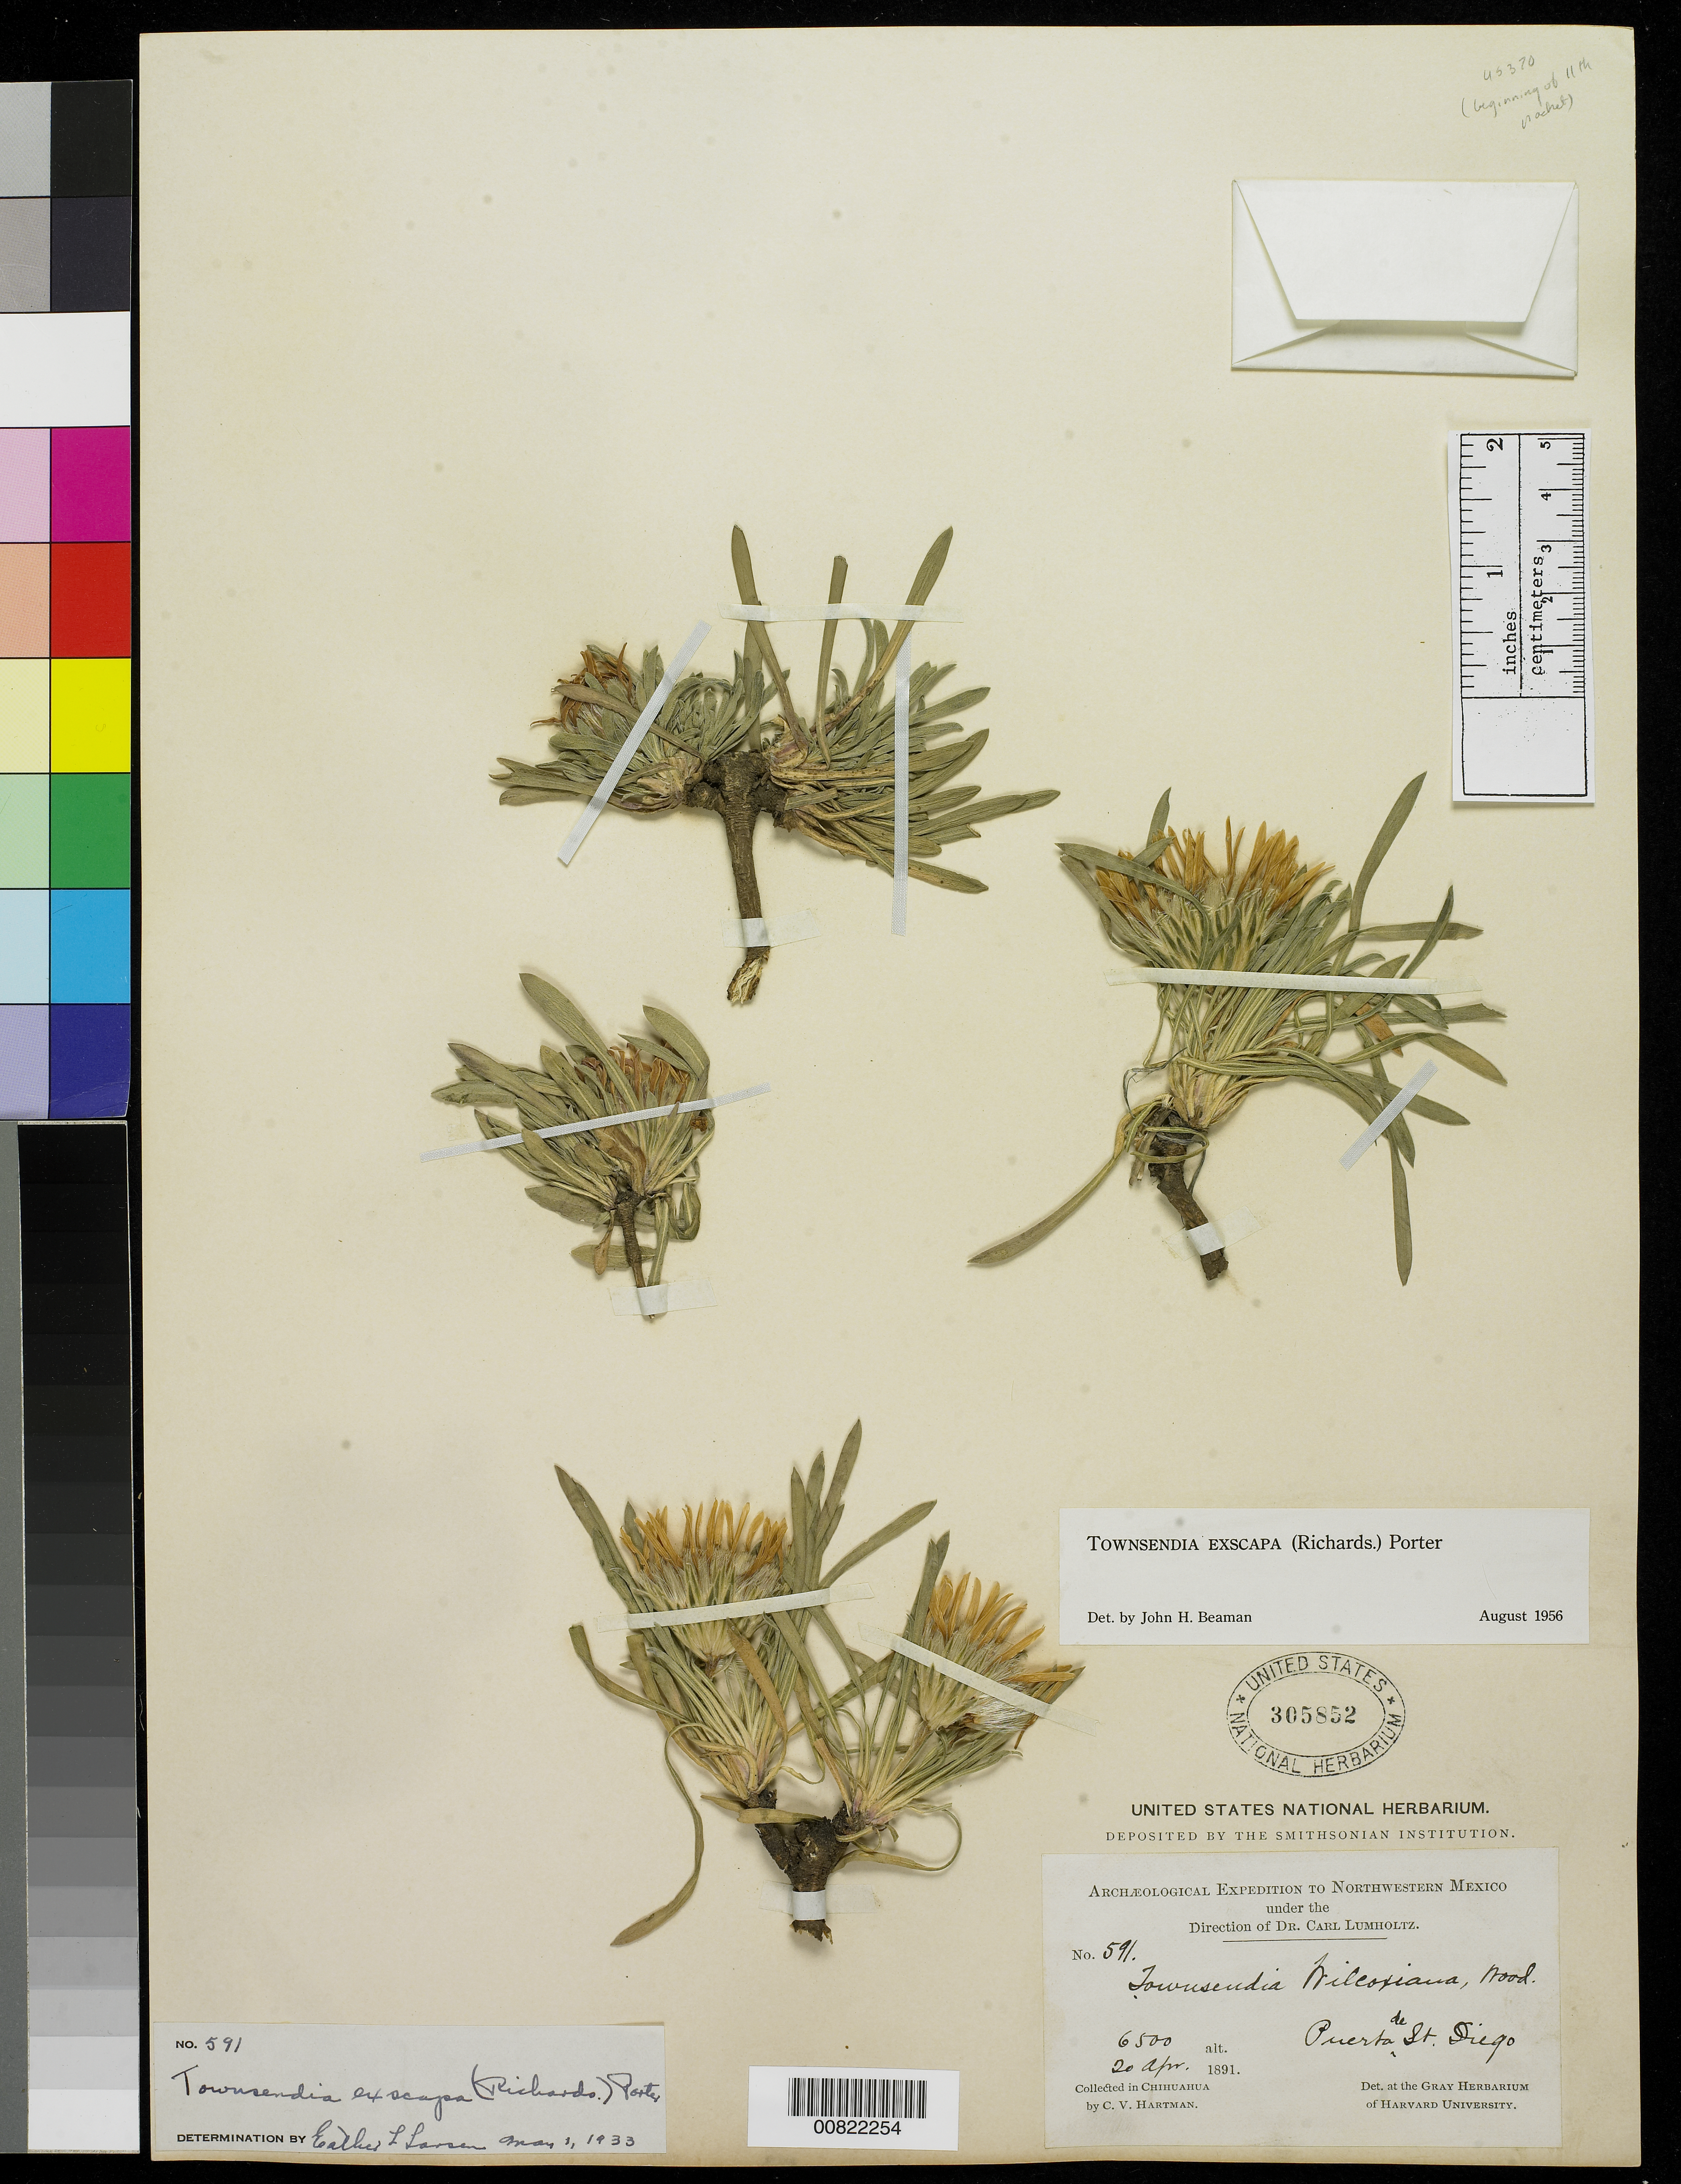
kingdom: Plantae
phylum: Tracheophyta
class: Magnoliopsida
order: Asterales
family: Asteraceae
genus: Townsendia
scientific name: Townsendia exscapa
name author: (Richardson) Porter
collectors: C. V. Hartman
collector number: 591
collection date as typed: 20 Apr 1891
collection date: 1891-04-20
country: Mexico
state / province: Chihuahua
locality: Puerta de St. Diego, Chihuahua.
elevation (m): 1981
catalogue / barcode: US 305852